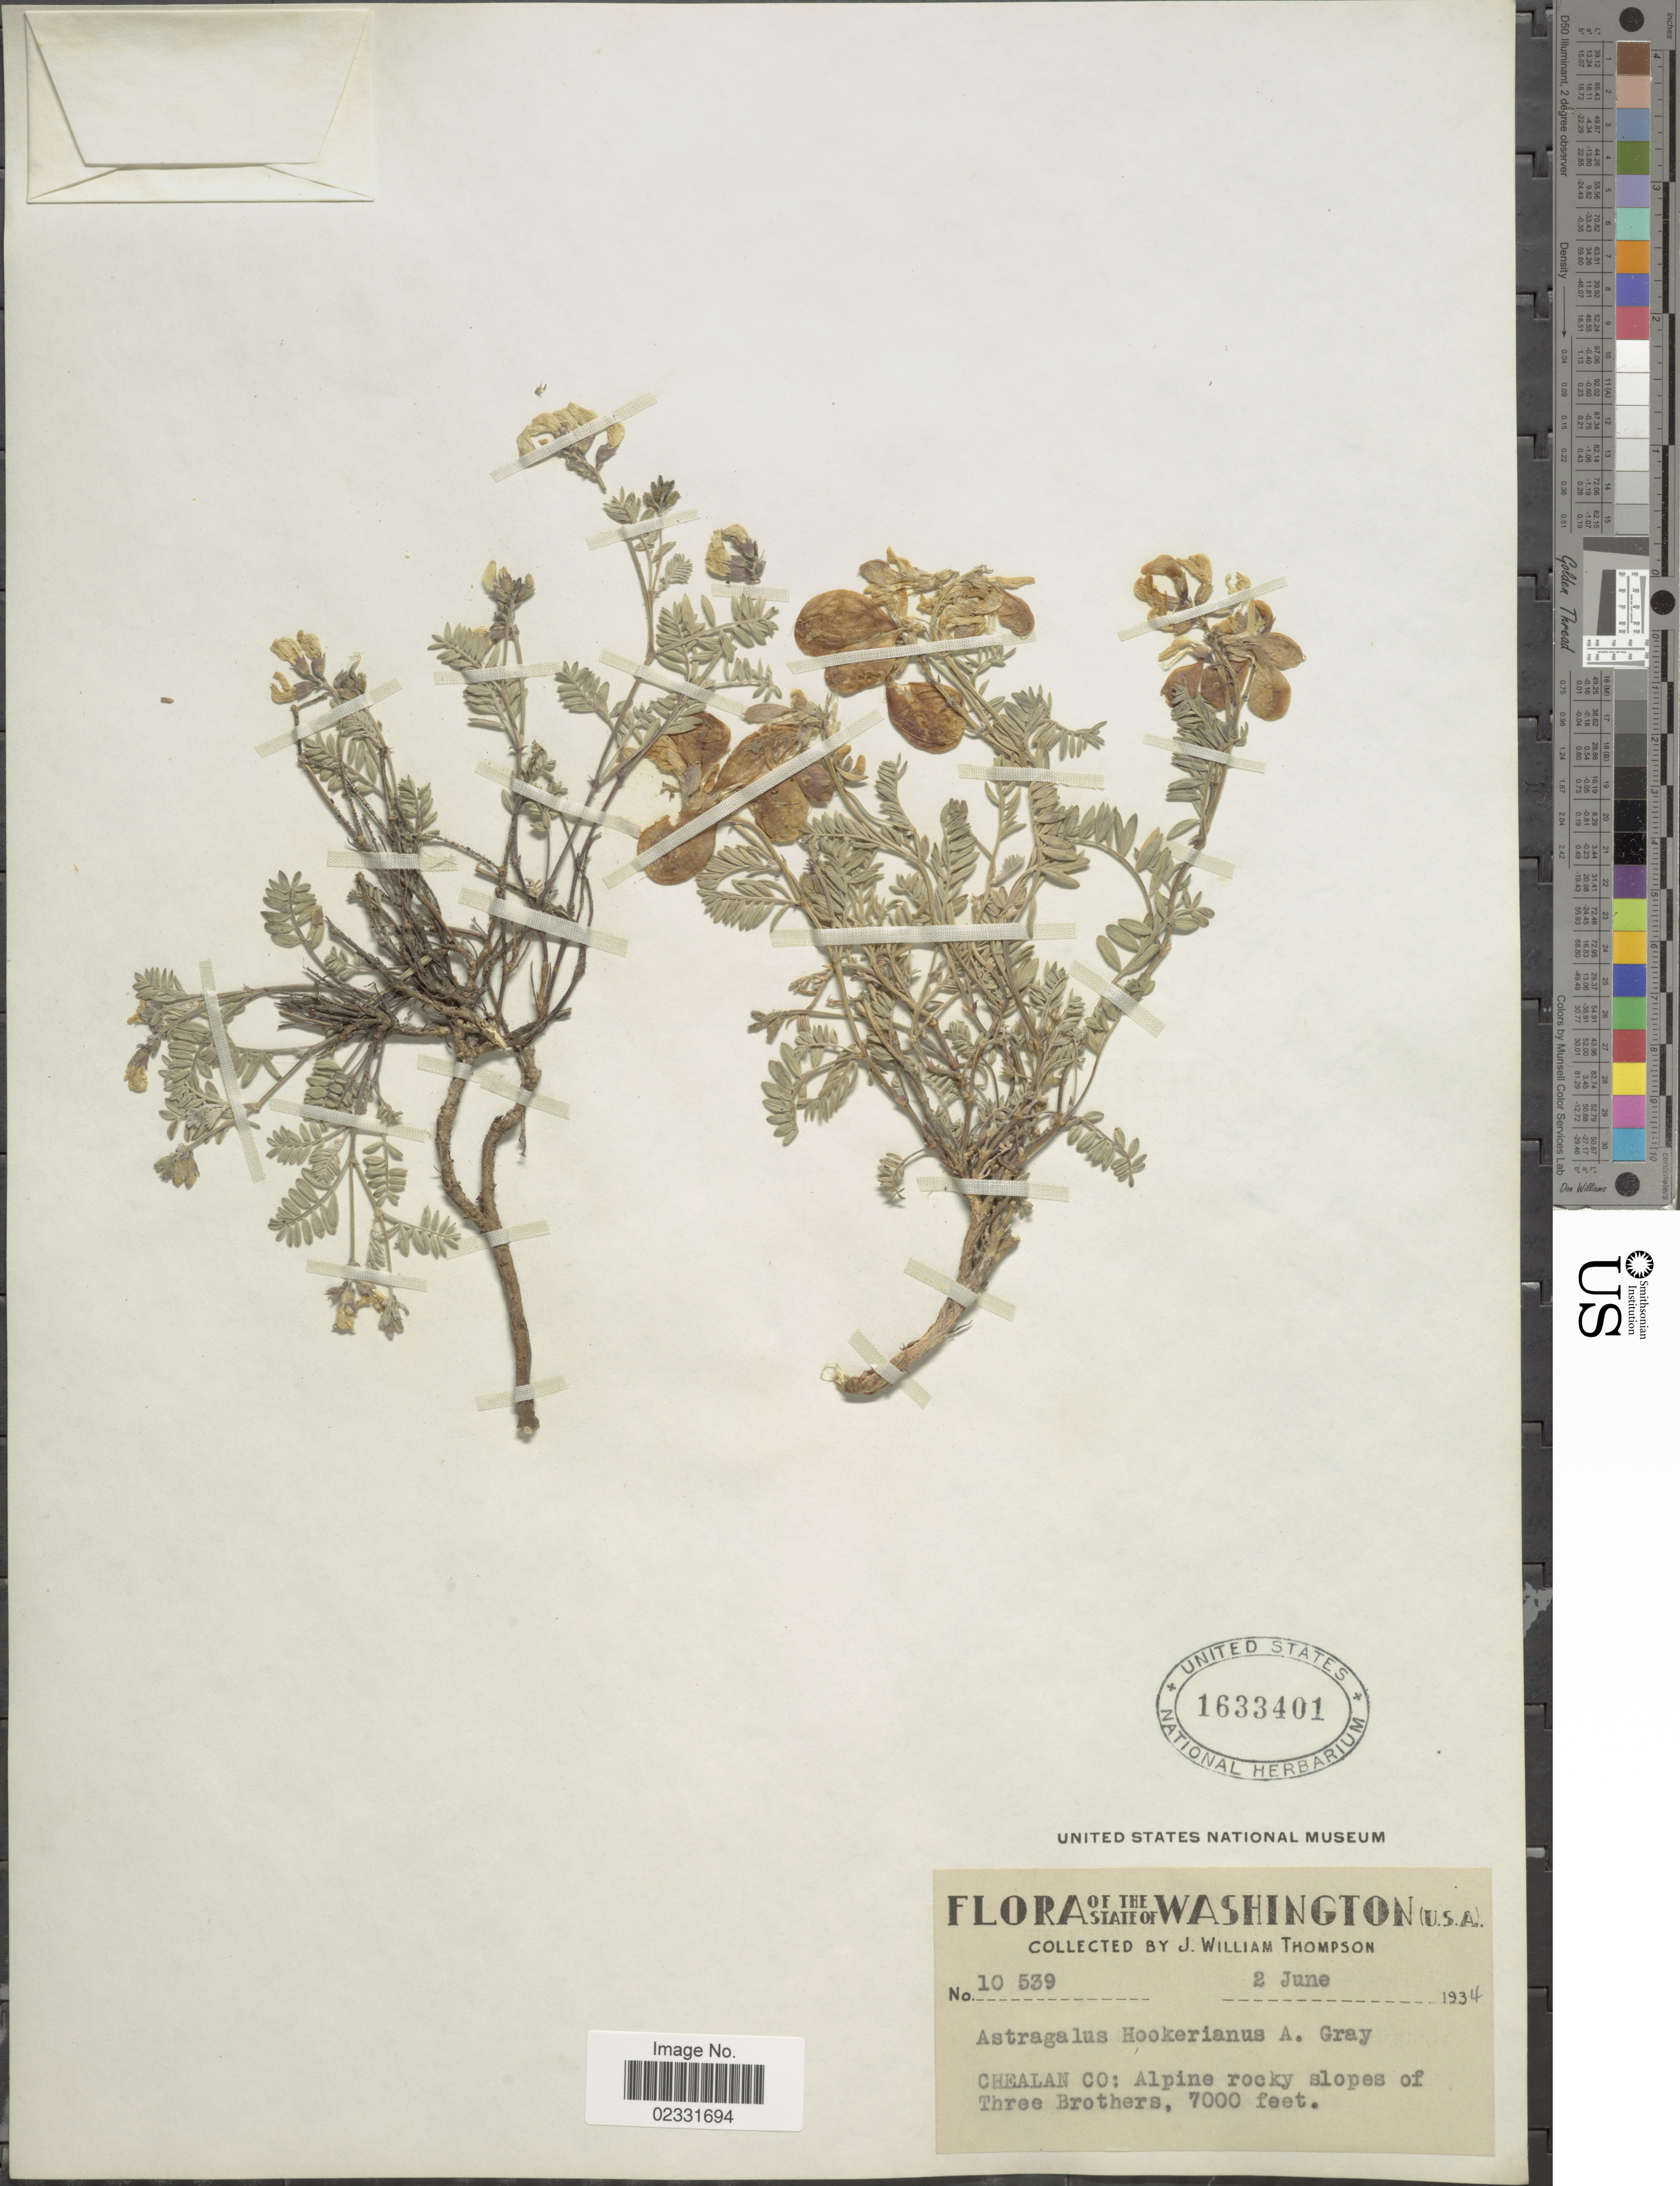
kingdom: Plantae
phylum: Tracheophyta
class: Magnoliopsida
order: Fabales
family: Fabaceae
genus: Astragalus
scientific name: Astragalus hookerianus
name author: D. Dietr.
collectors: J. W. Thompson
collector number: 10539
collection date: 1934-06-02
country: United States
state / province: Washington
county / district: Chelan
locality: Chealan Co: alpine rocky slopes of Three Brothers.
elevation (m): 2134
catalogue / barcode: US 1633401